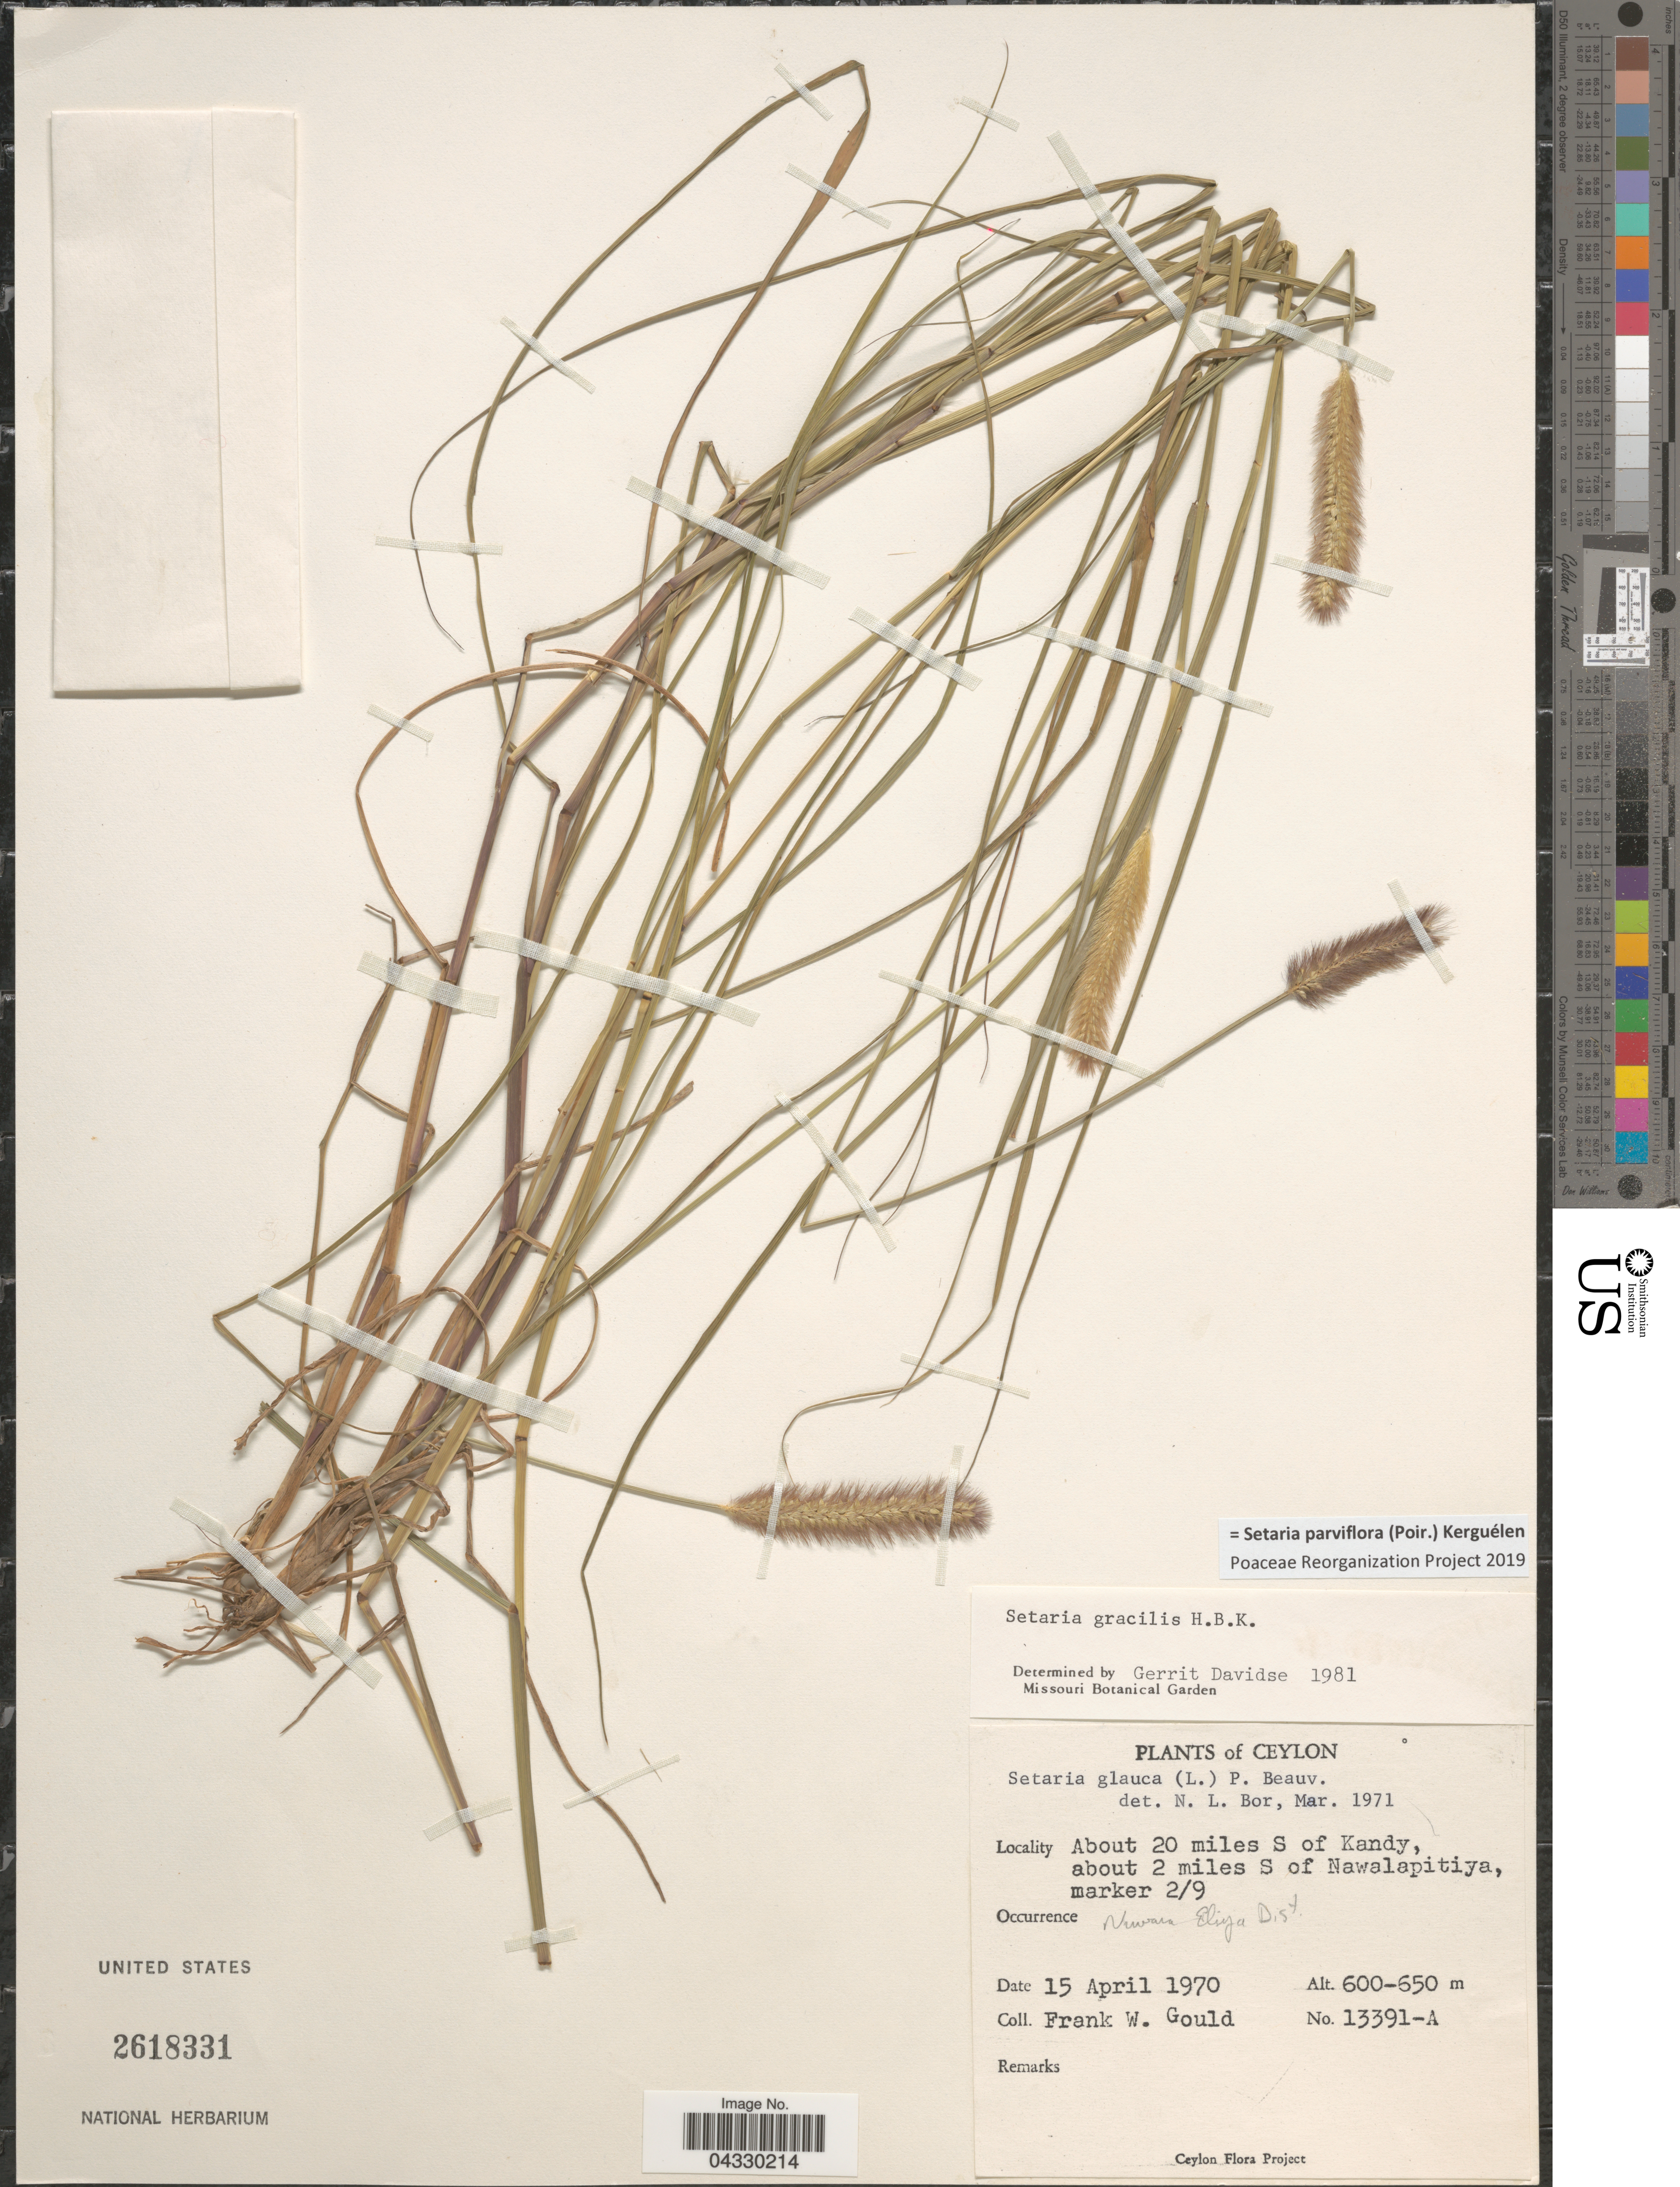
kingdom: Plantae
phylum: Tracheophyta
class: Liliopsida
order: Poales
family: Poaceae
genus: Setaria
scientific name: Setaria parviflora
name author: (Poir.) Kerguélen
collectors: F. W. Gould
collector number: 13391-A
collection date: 1970-04-15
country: Sri Lanka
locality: Ceylon. About 20 miles S of Kandy, about 2 miles S of Nawalapitiya, marker 2/9. Nuwara Eliya Dist.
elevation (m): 600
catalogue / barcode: US 2618331